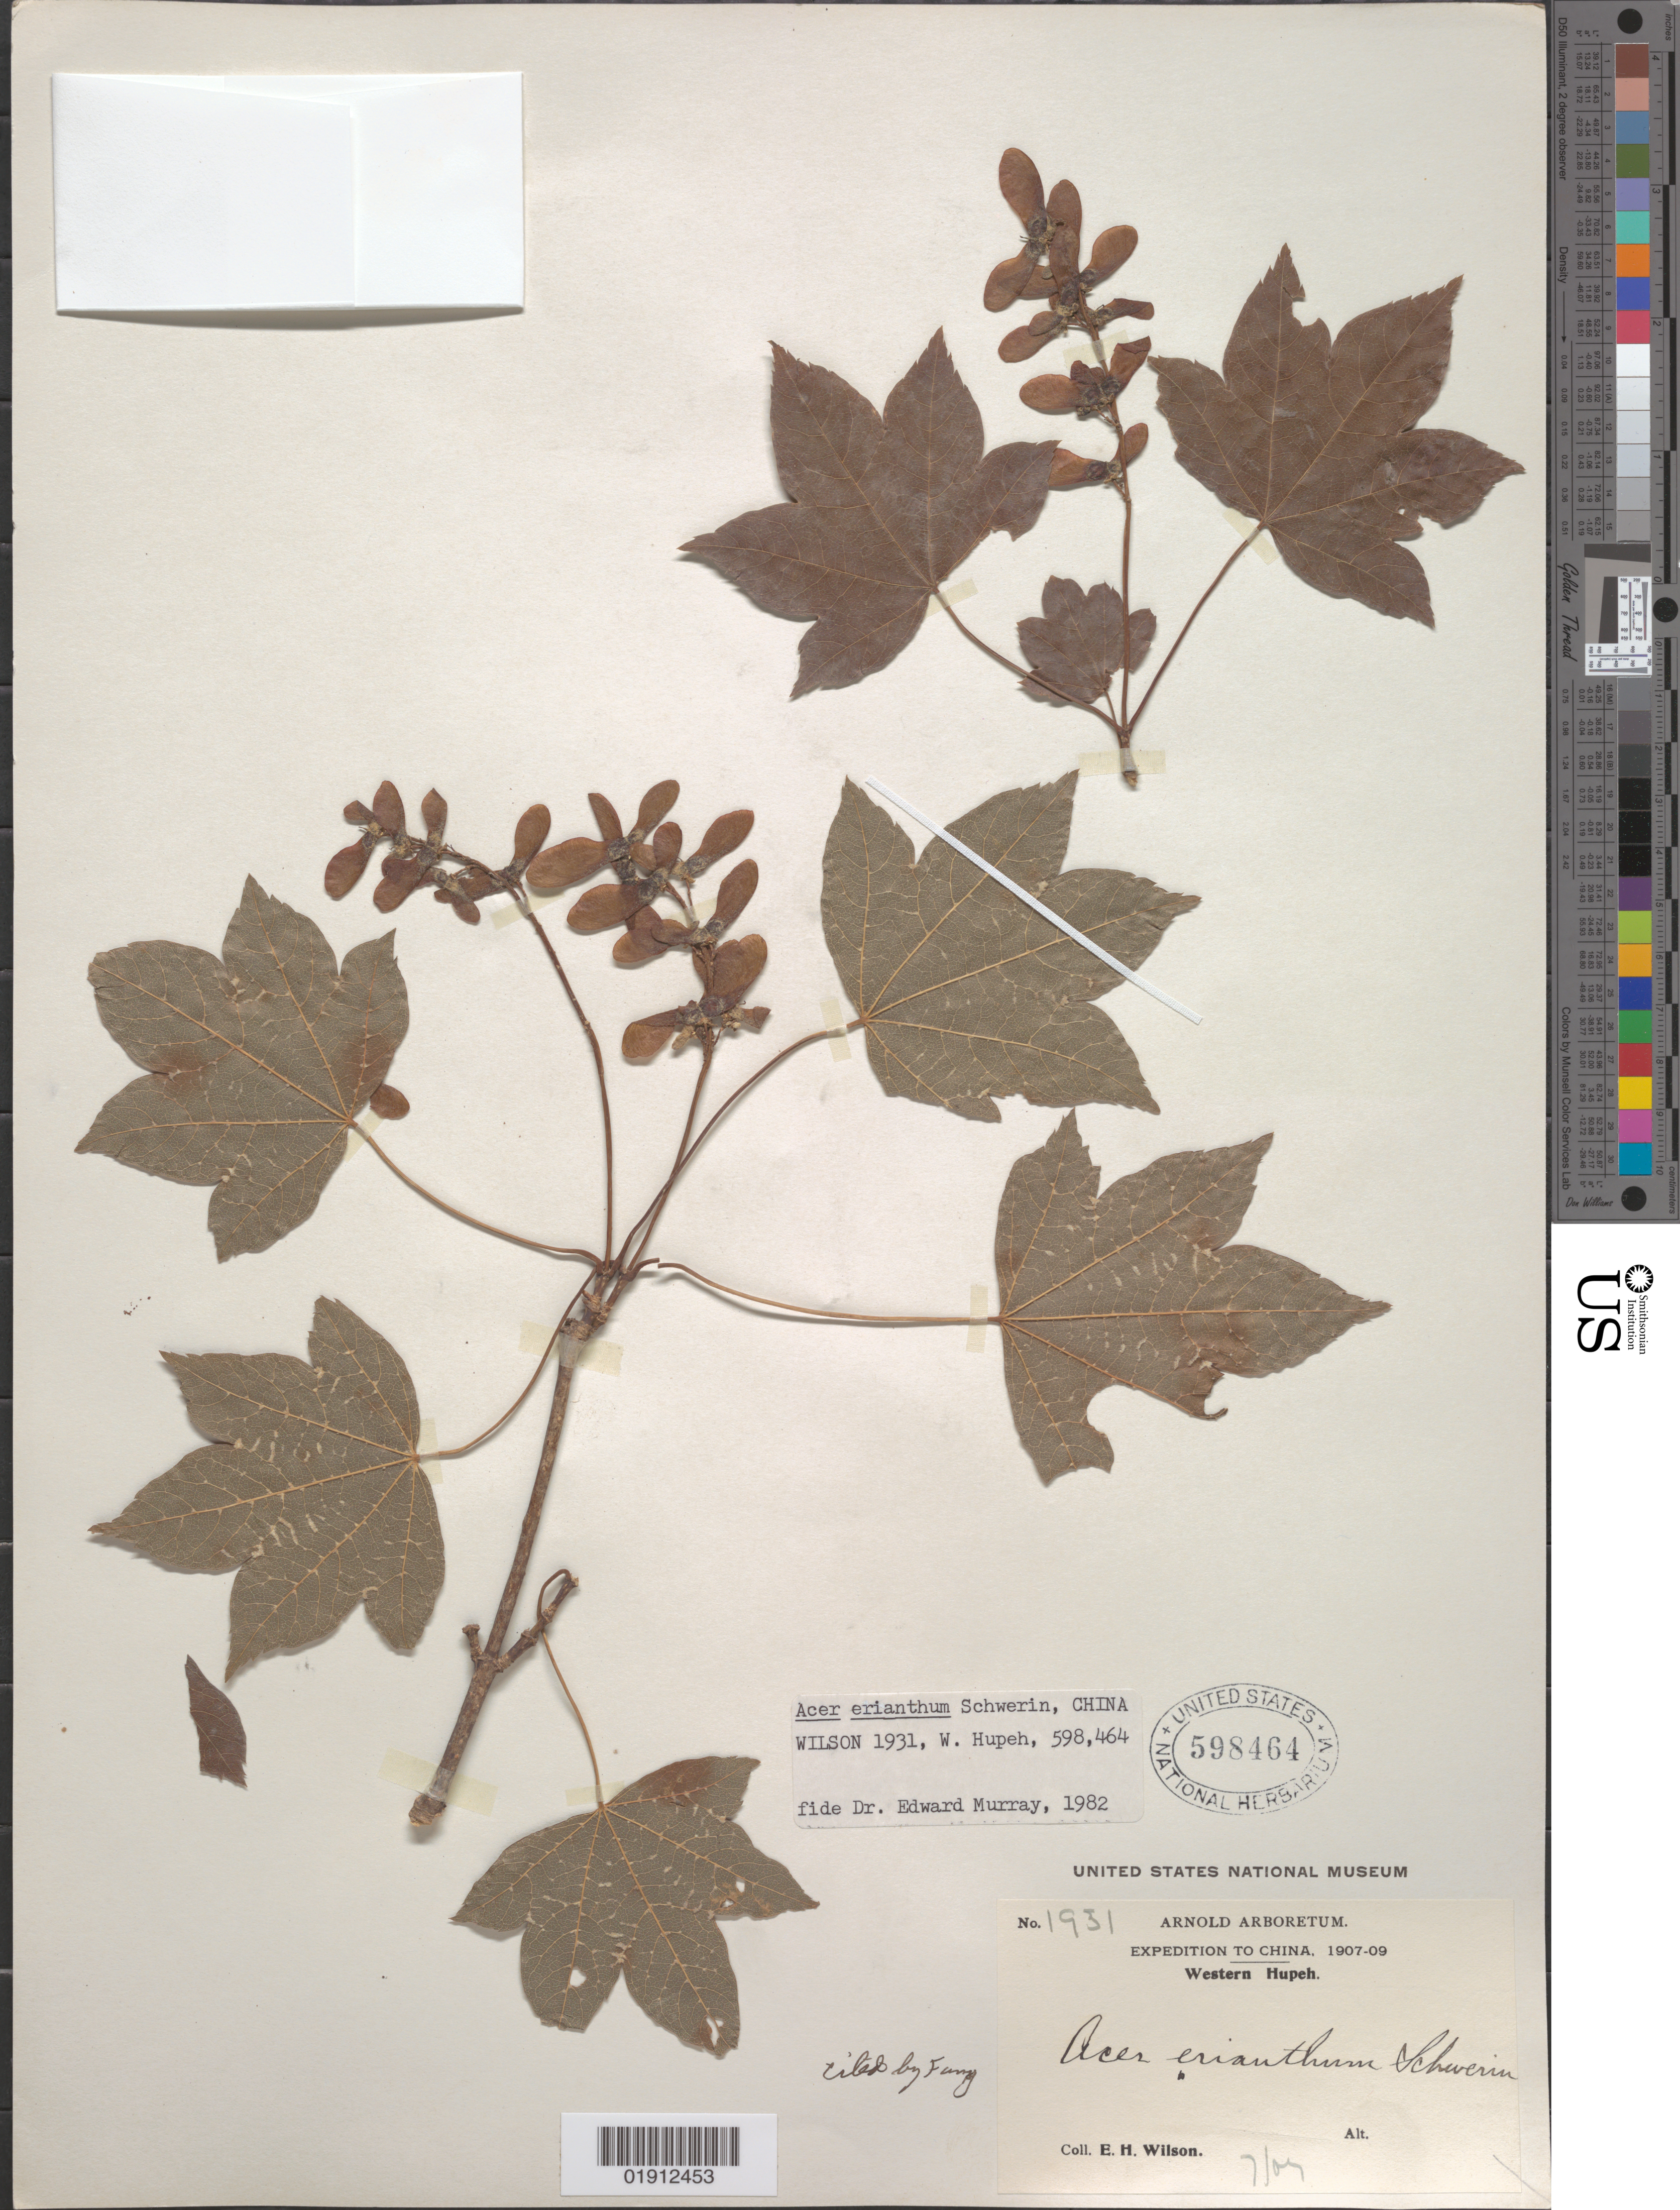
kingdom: Plantae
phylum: Tracheophyta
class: Magnoliopsida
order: Sapindales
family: Sapindaceae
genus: Acer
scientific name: Acer erianthum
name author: Schwer.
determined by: Murray, Edward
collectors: E. H. Wilson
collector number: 1931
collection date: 1907-07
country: China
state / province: Hubei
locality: Western Hupeh [Hubei]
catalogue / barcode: US 598464